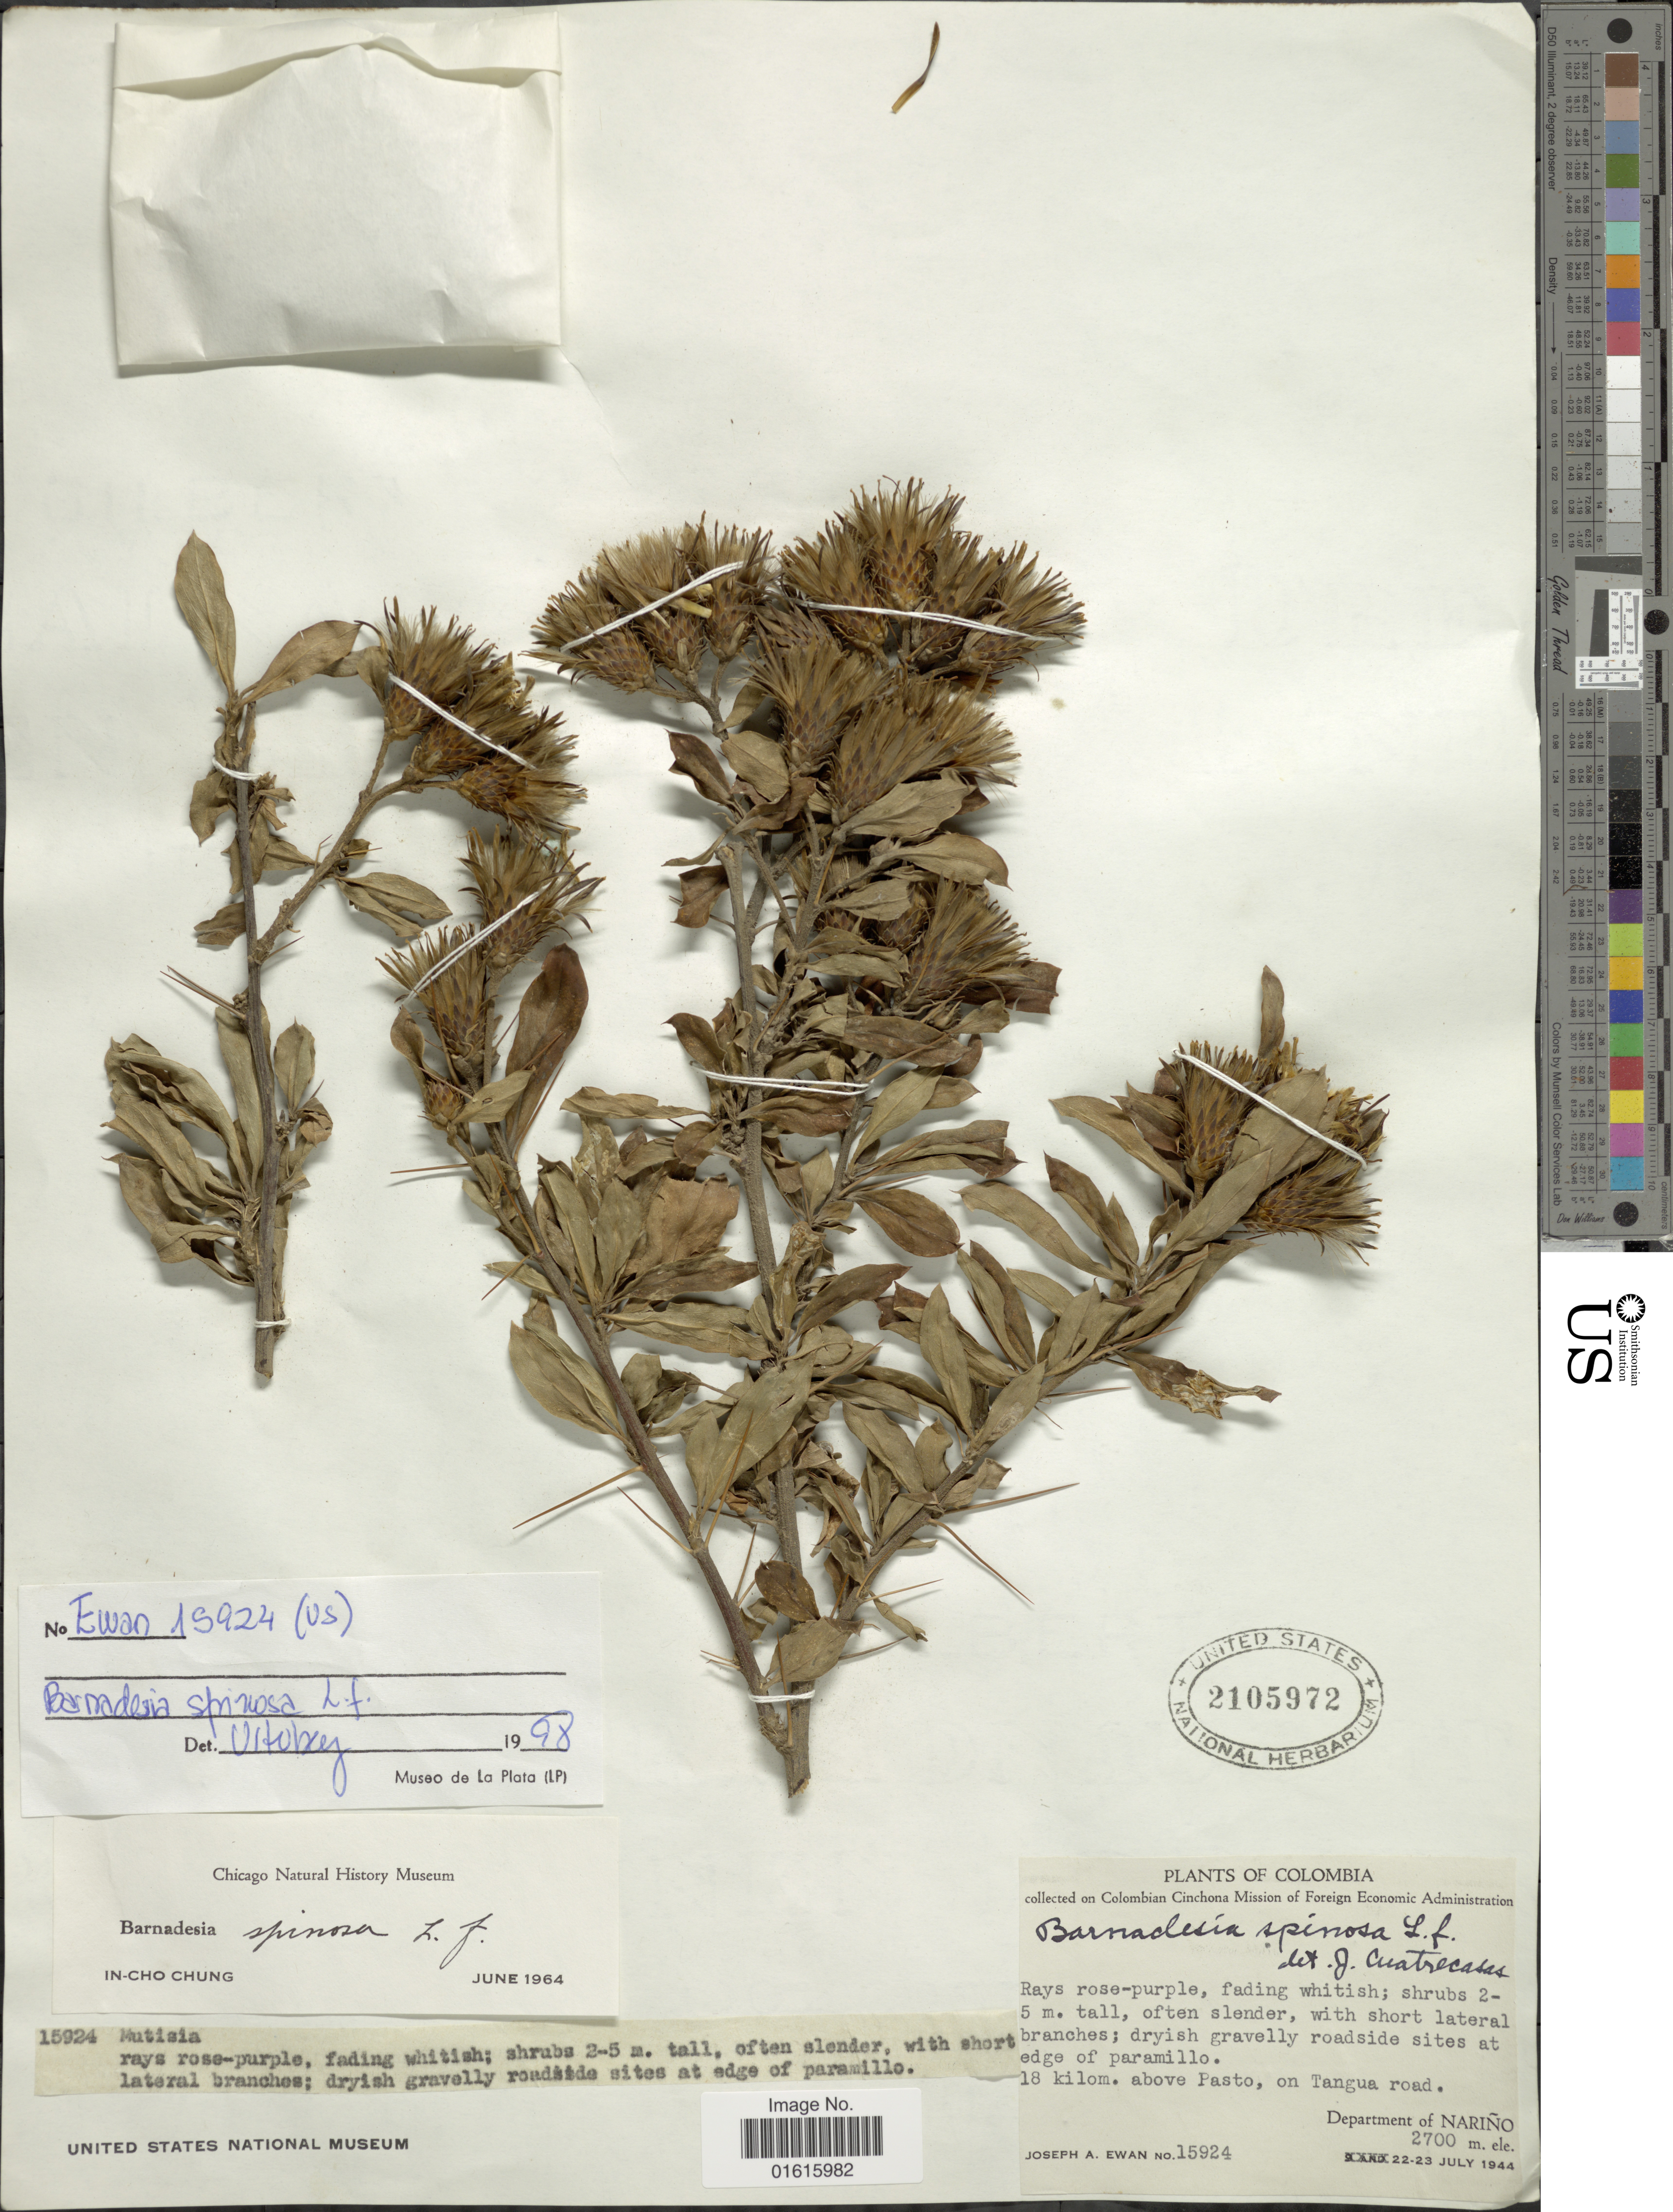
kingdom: Plantae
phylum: Tracheophyta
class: Magnoliopsida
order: Asterales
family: Asteraceae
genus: Barnadesia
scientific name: Barnadesia spinosa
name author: L. f.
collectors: J. A. Ewan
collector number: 15924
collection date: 1944-07-22/1944-07-23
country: Colombia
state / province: Nariño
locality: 18 kilom above Pasto, on Tangua road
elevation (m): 2700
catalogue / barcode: US 2105972